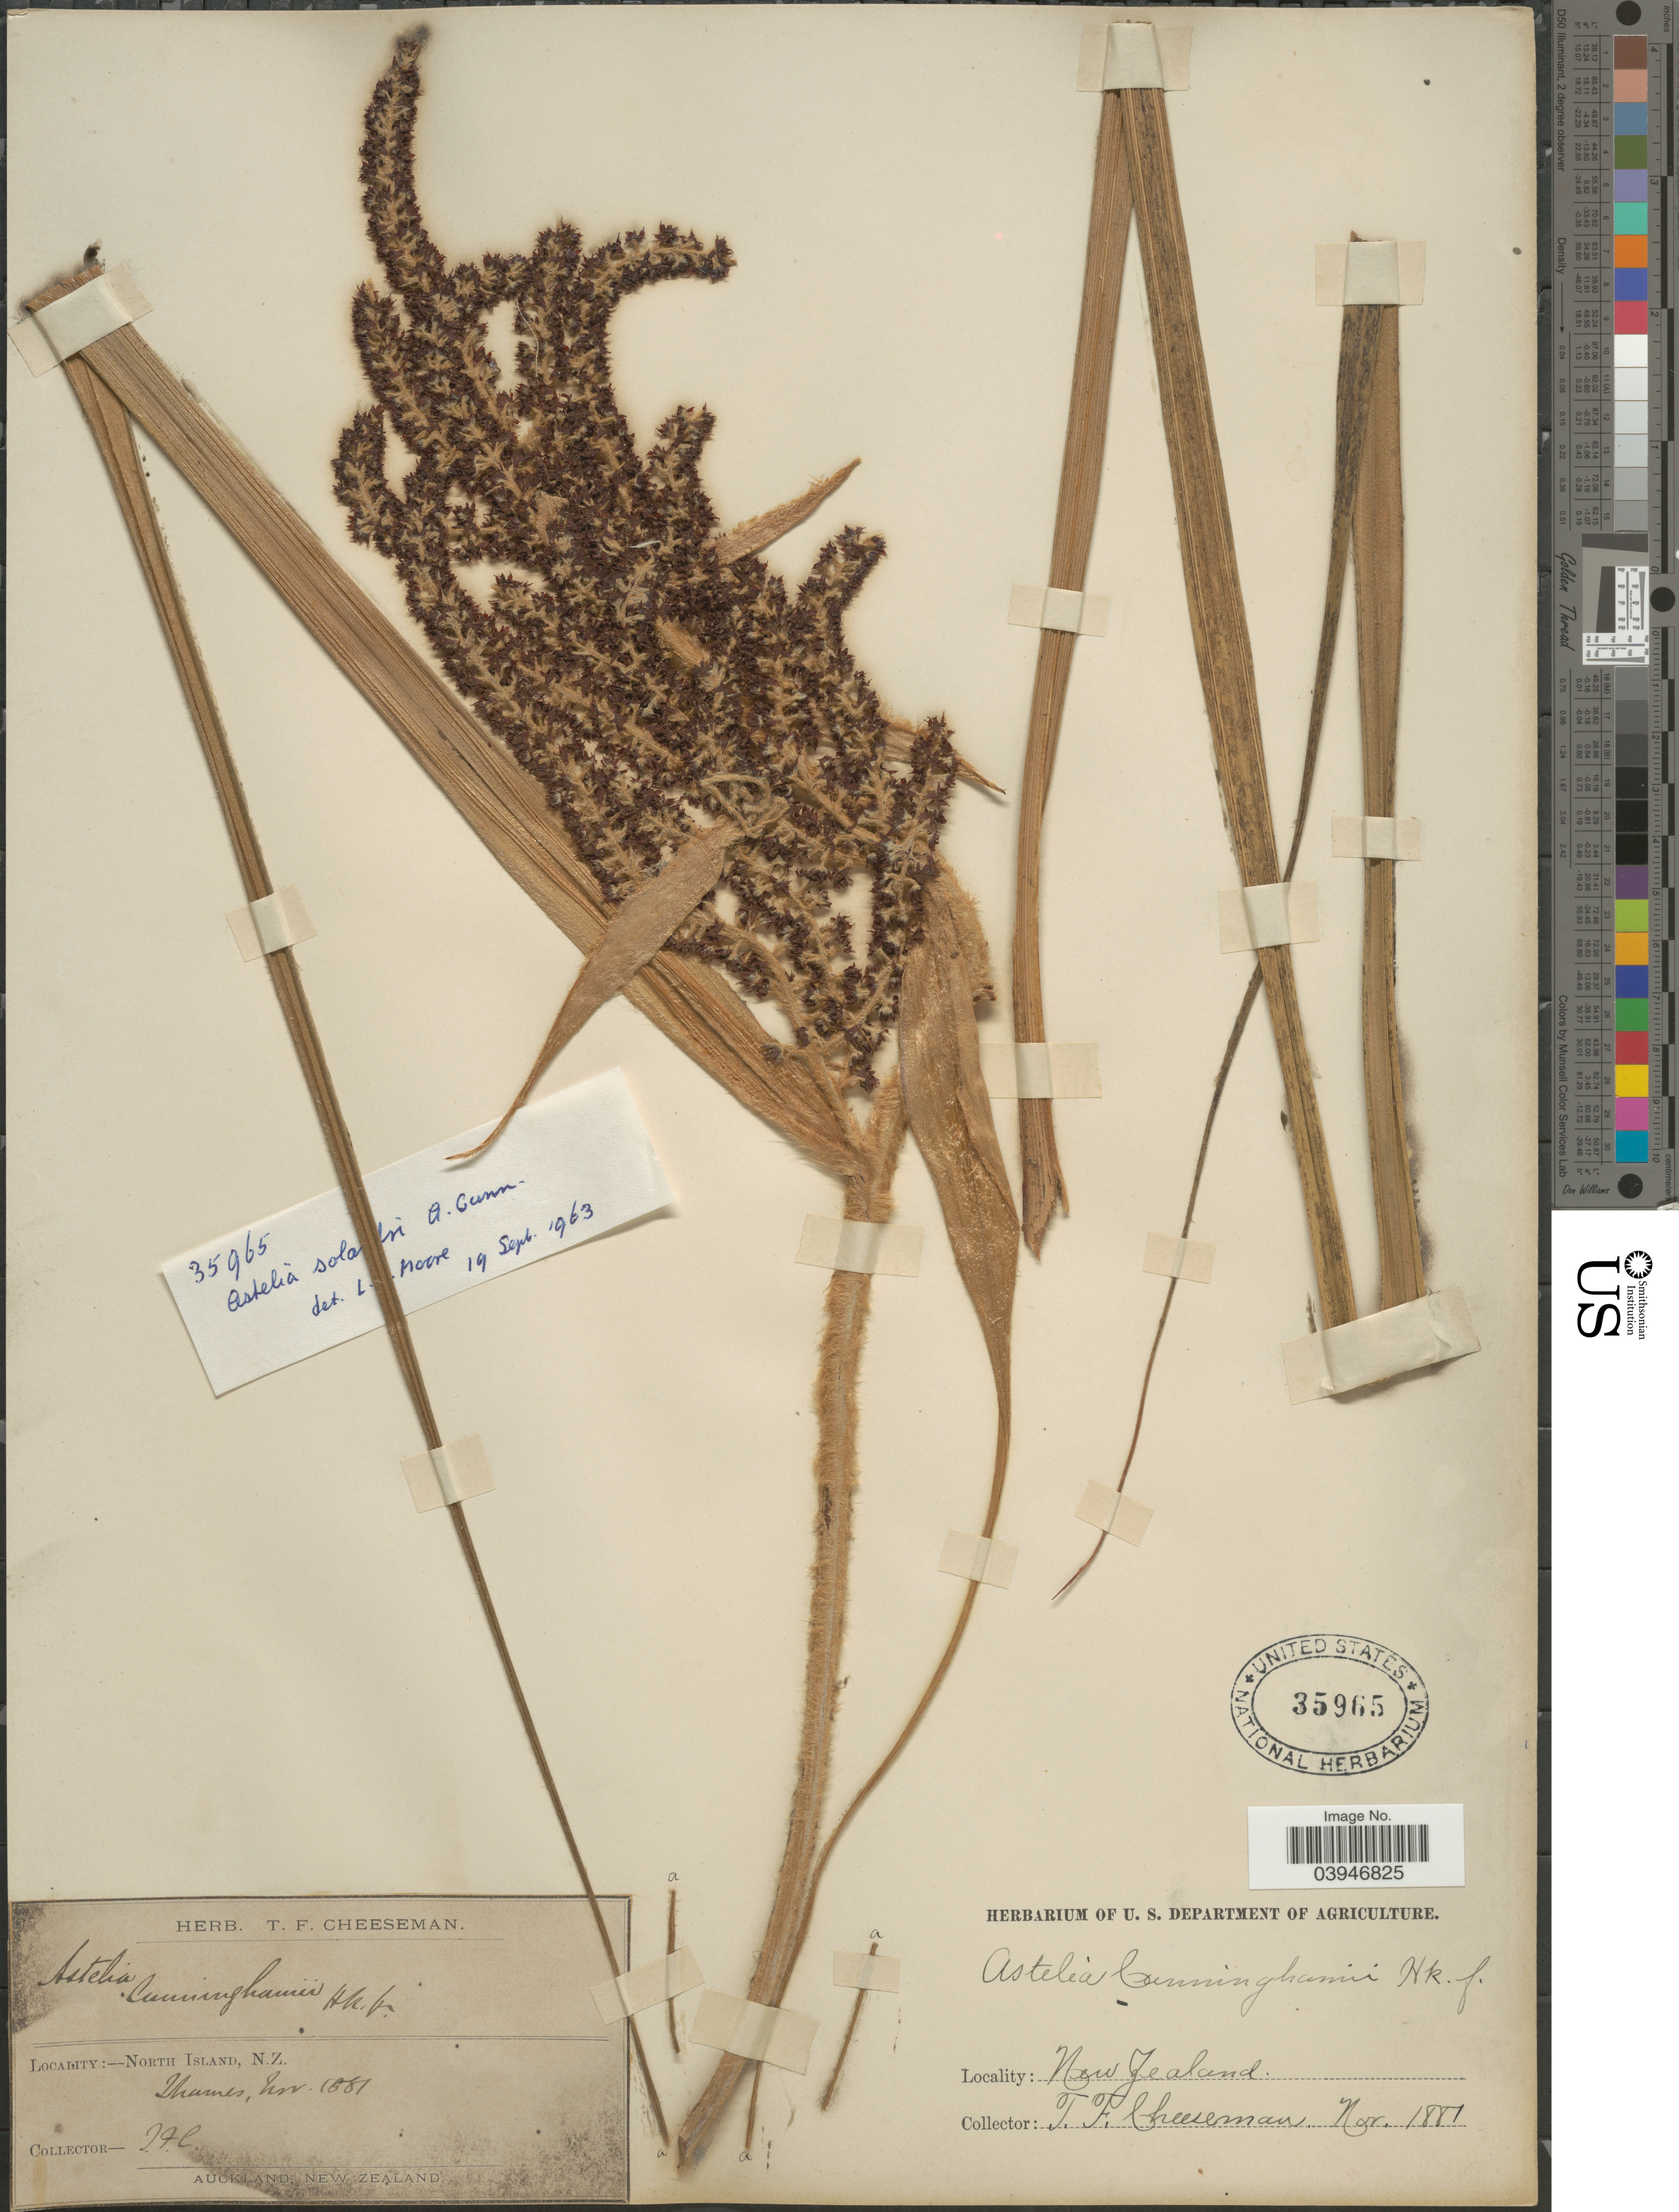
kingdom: Plantae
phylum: Tracheophyta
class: Liliopsida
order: Asparagales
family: Asteliaceae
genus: Astelia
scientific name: Astelia cunninghamii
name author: Hook. f.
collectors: T. F. Cheeseman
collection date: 1881-11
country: New Zealand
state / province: Auckland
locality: North Island. Thames.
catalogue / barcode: US 35965